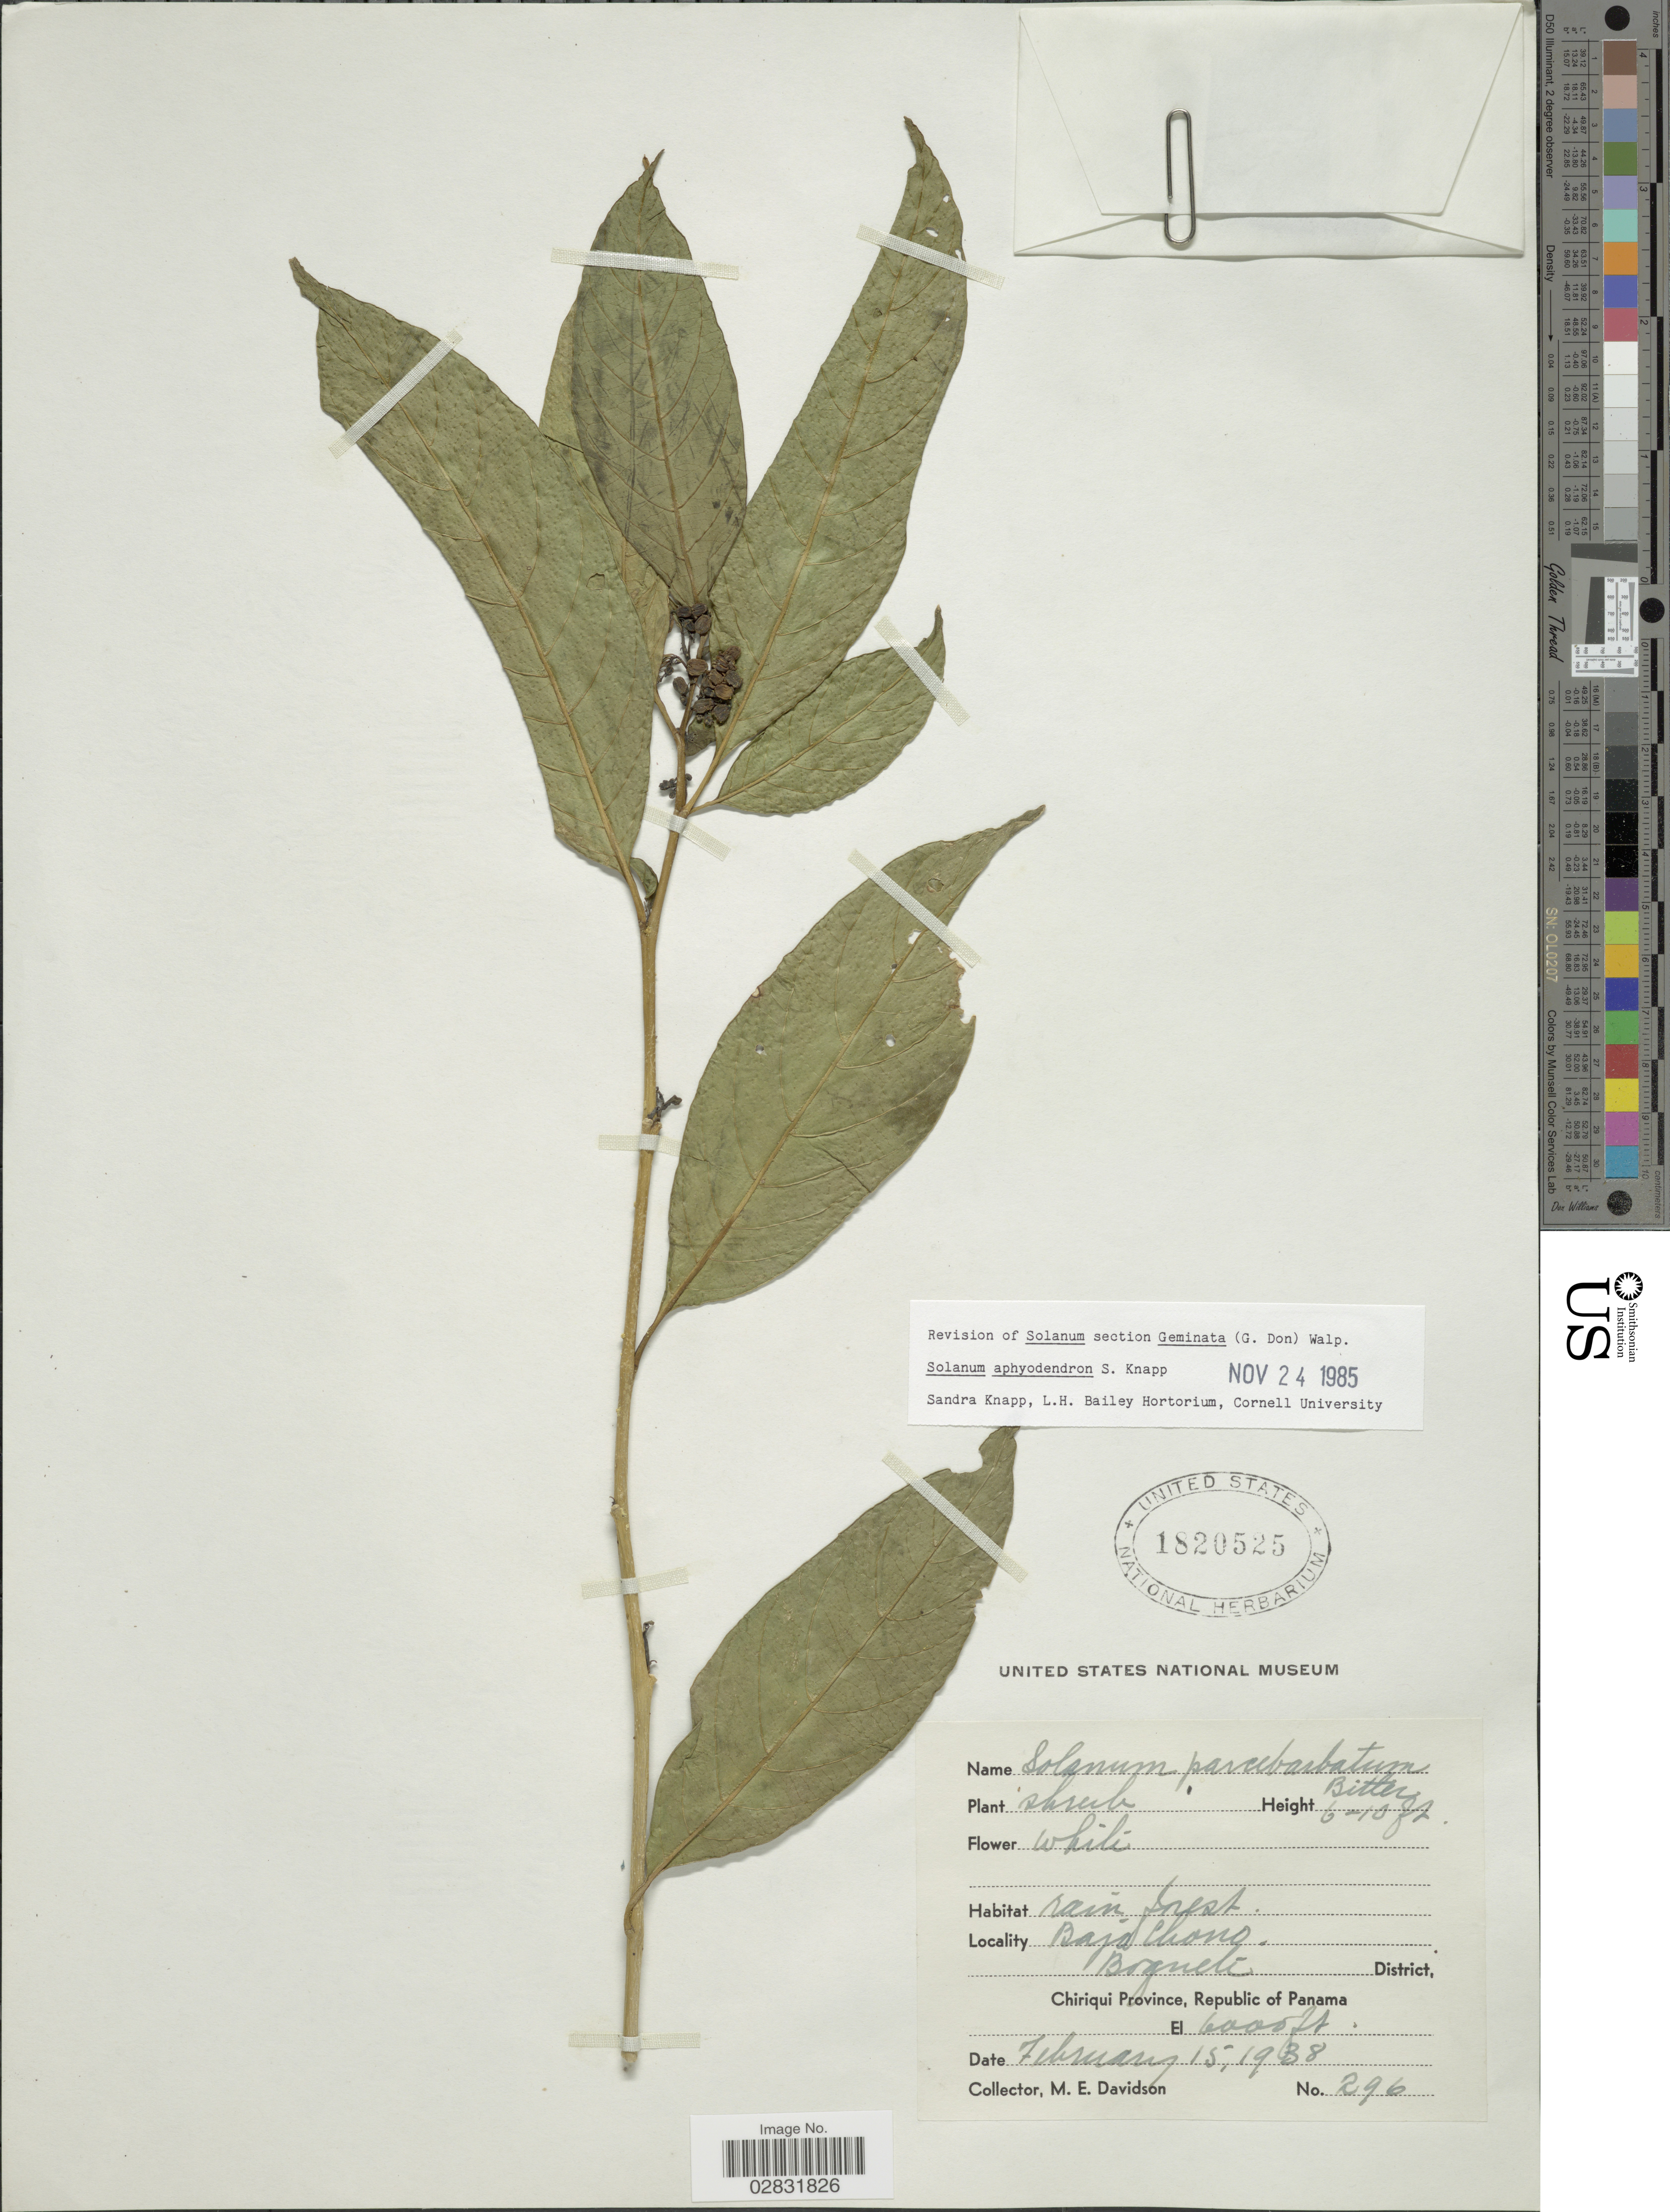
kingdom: Plantae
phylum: Tracheophyta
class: Magnoliopsida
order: Solanales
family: Solanaceae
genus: Solanum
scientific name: Solanum aphyodendron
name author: S. Knapp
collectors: M. E. Davidson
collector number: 296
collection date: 1938-02-15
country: Panama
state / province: Chiriqui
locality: Bajo Chono. Boquete District.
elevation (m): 1829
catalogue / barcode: US 1820525